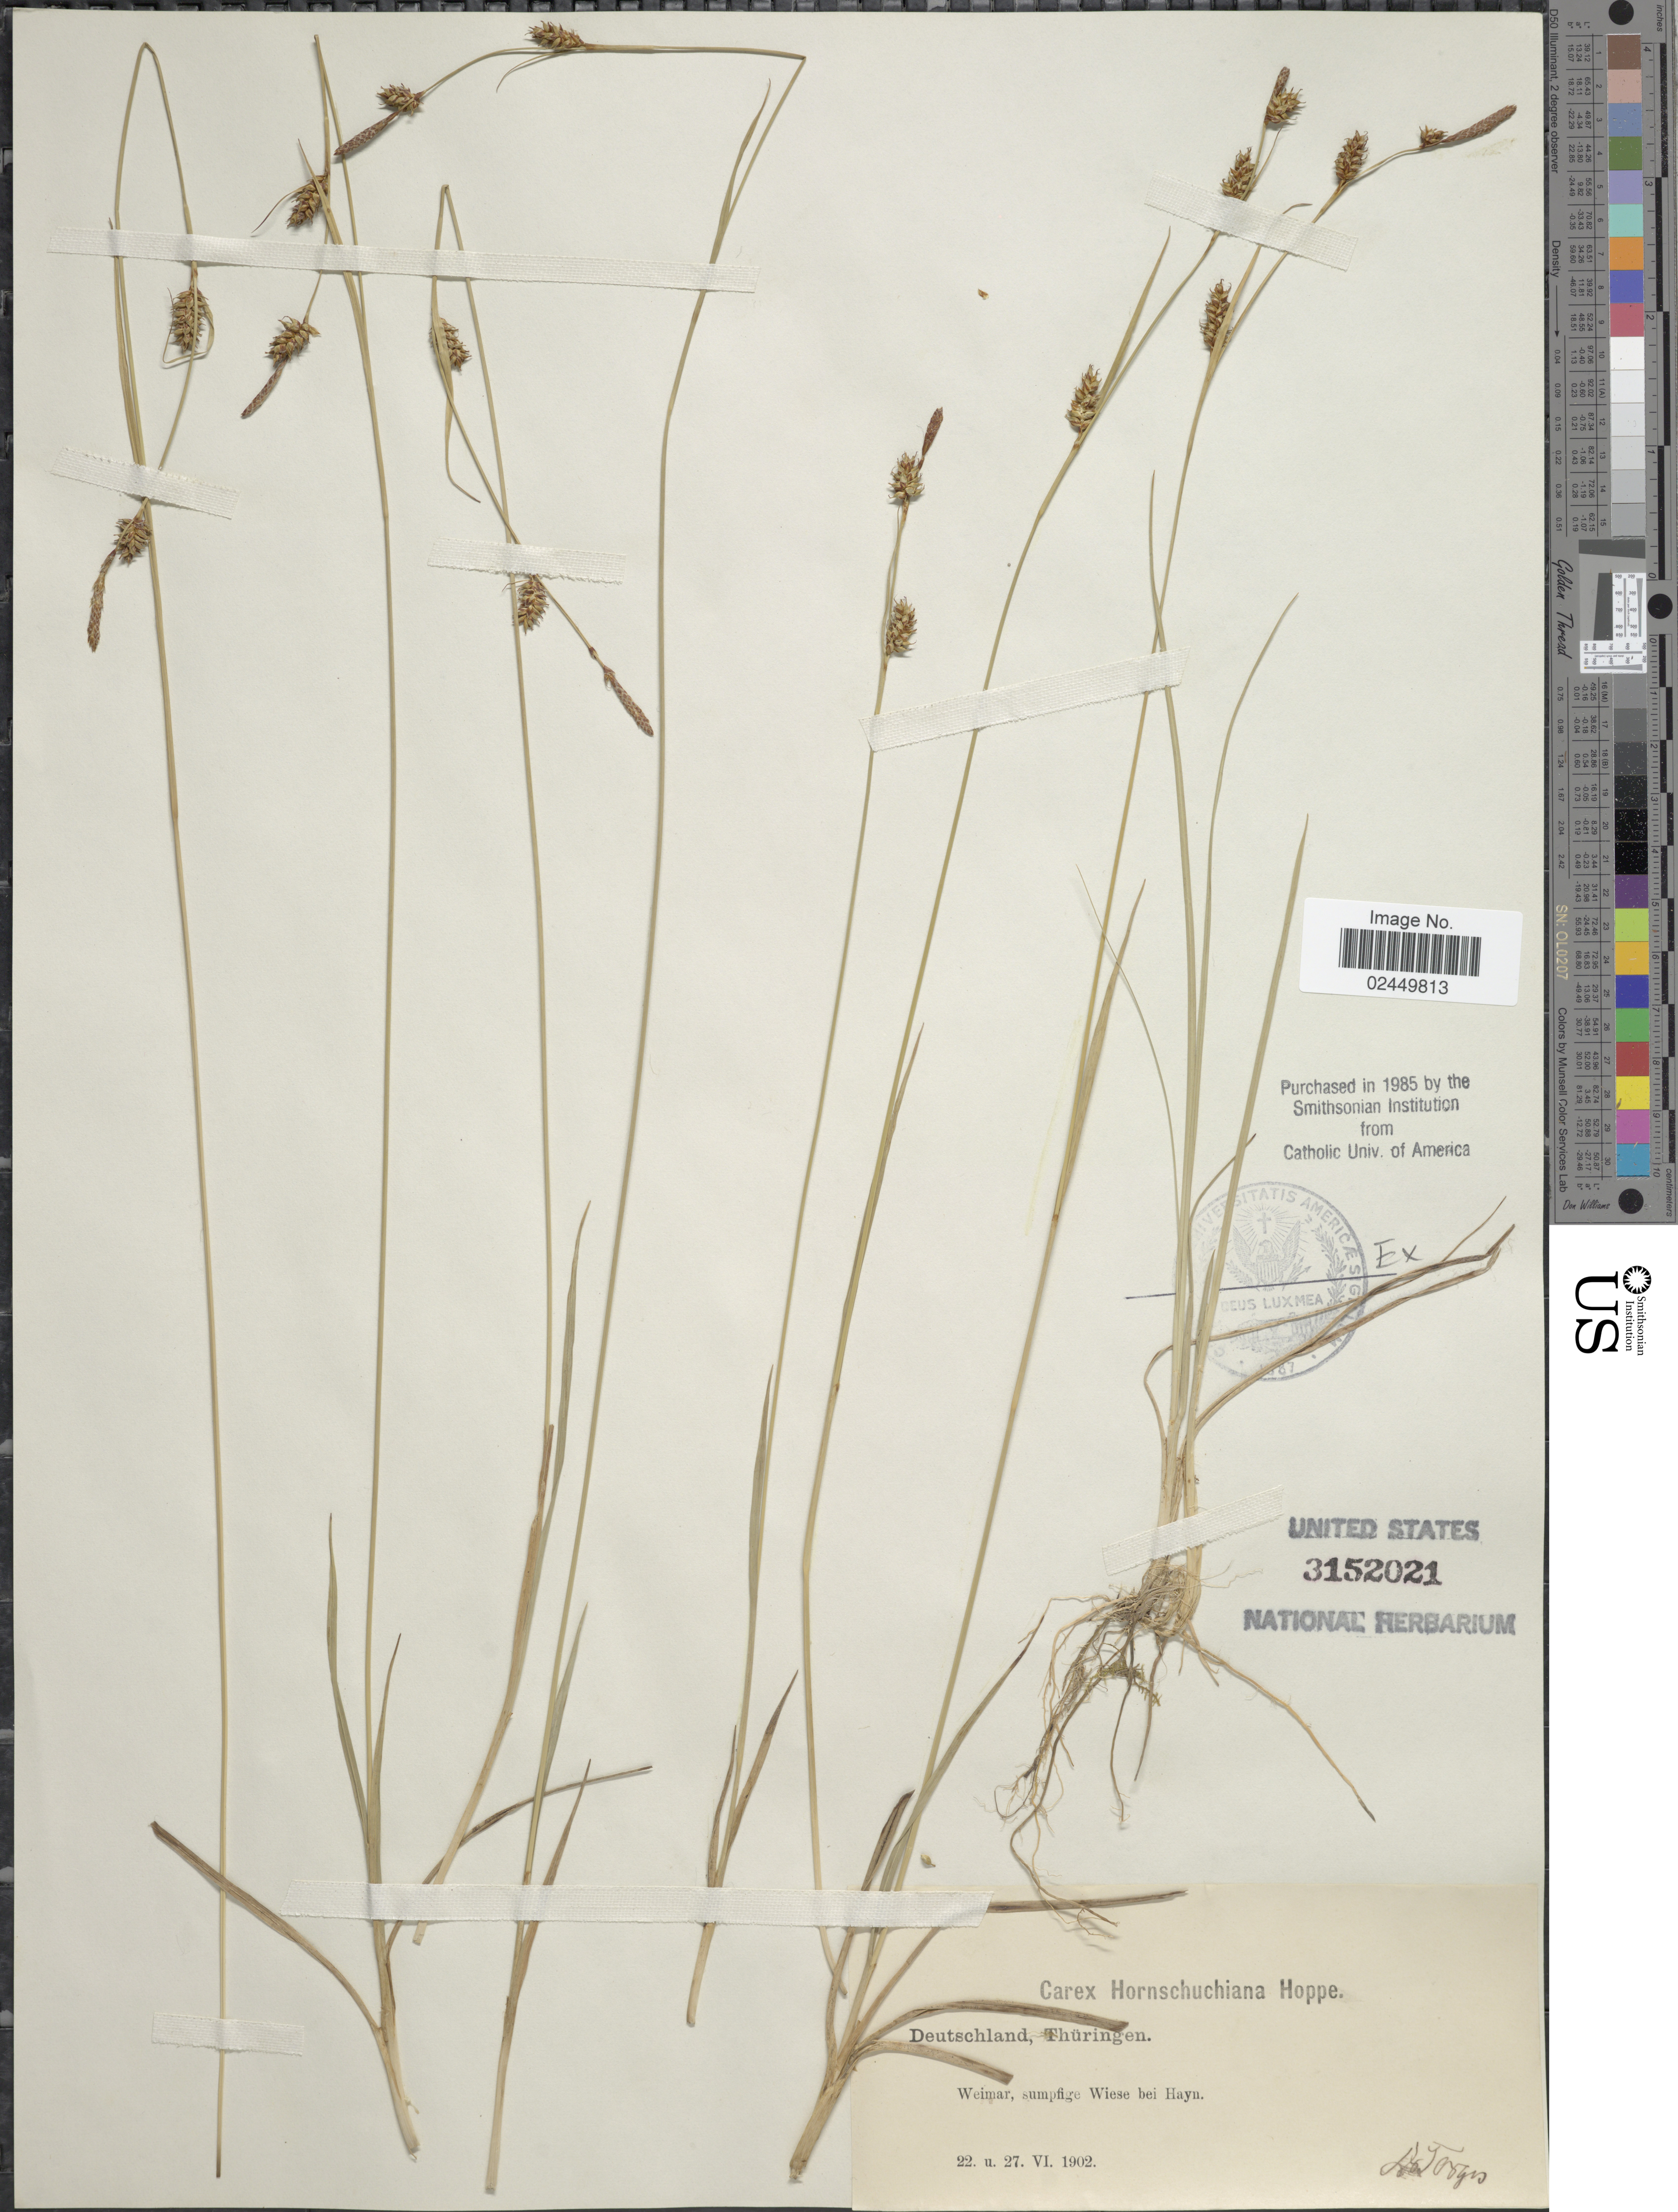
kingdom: Plantae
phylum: Tracheophyta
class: Liliopsida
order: Poales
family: Cyperaceae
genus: Carex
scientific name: Carex hostiana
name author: DC.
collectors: Forges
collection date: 1902-06-22/1902-06-27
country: Germany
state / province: Thuringia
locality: Weimar, sumpfige Wiese bei Hayn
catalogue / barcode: US 3152021